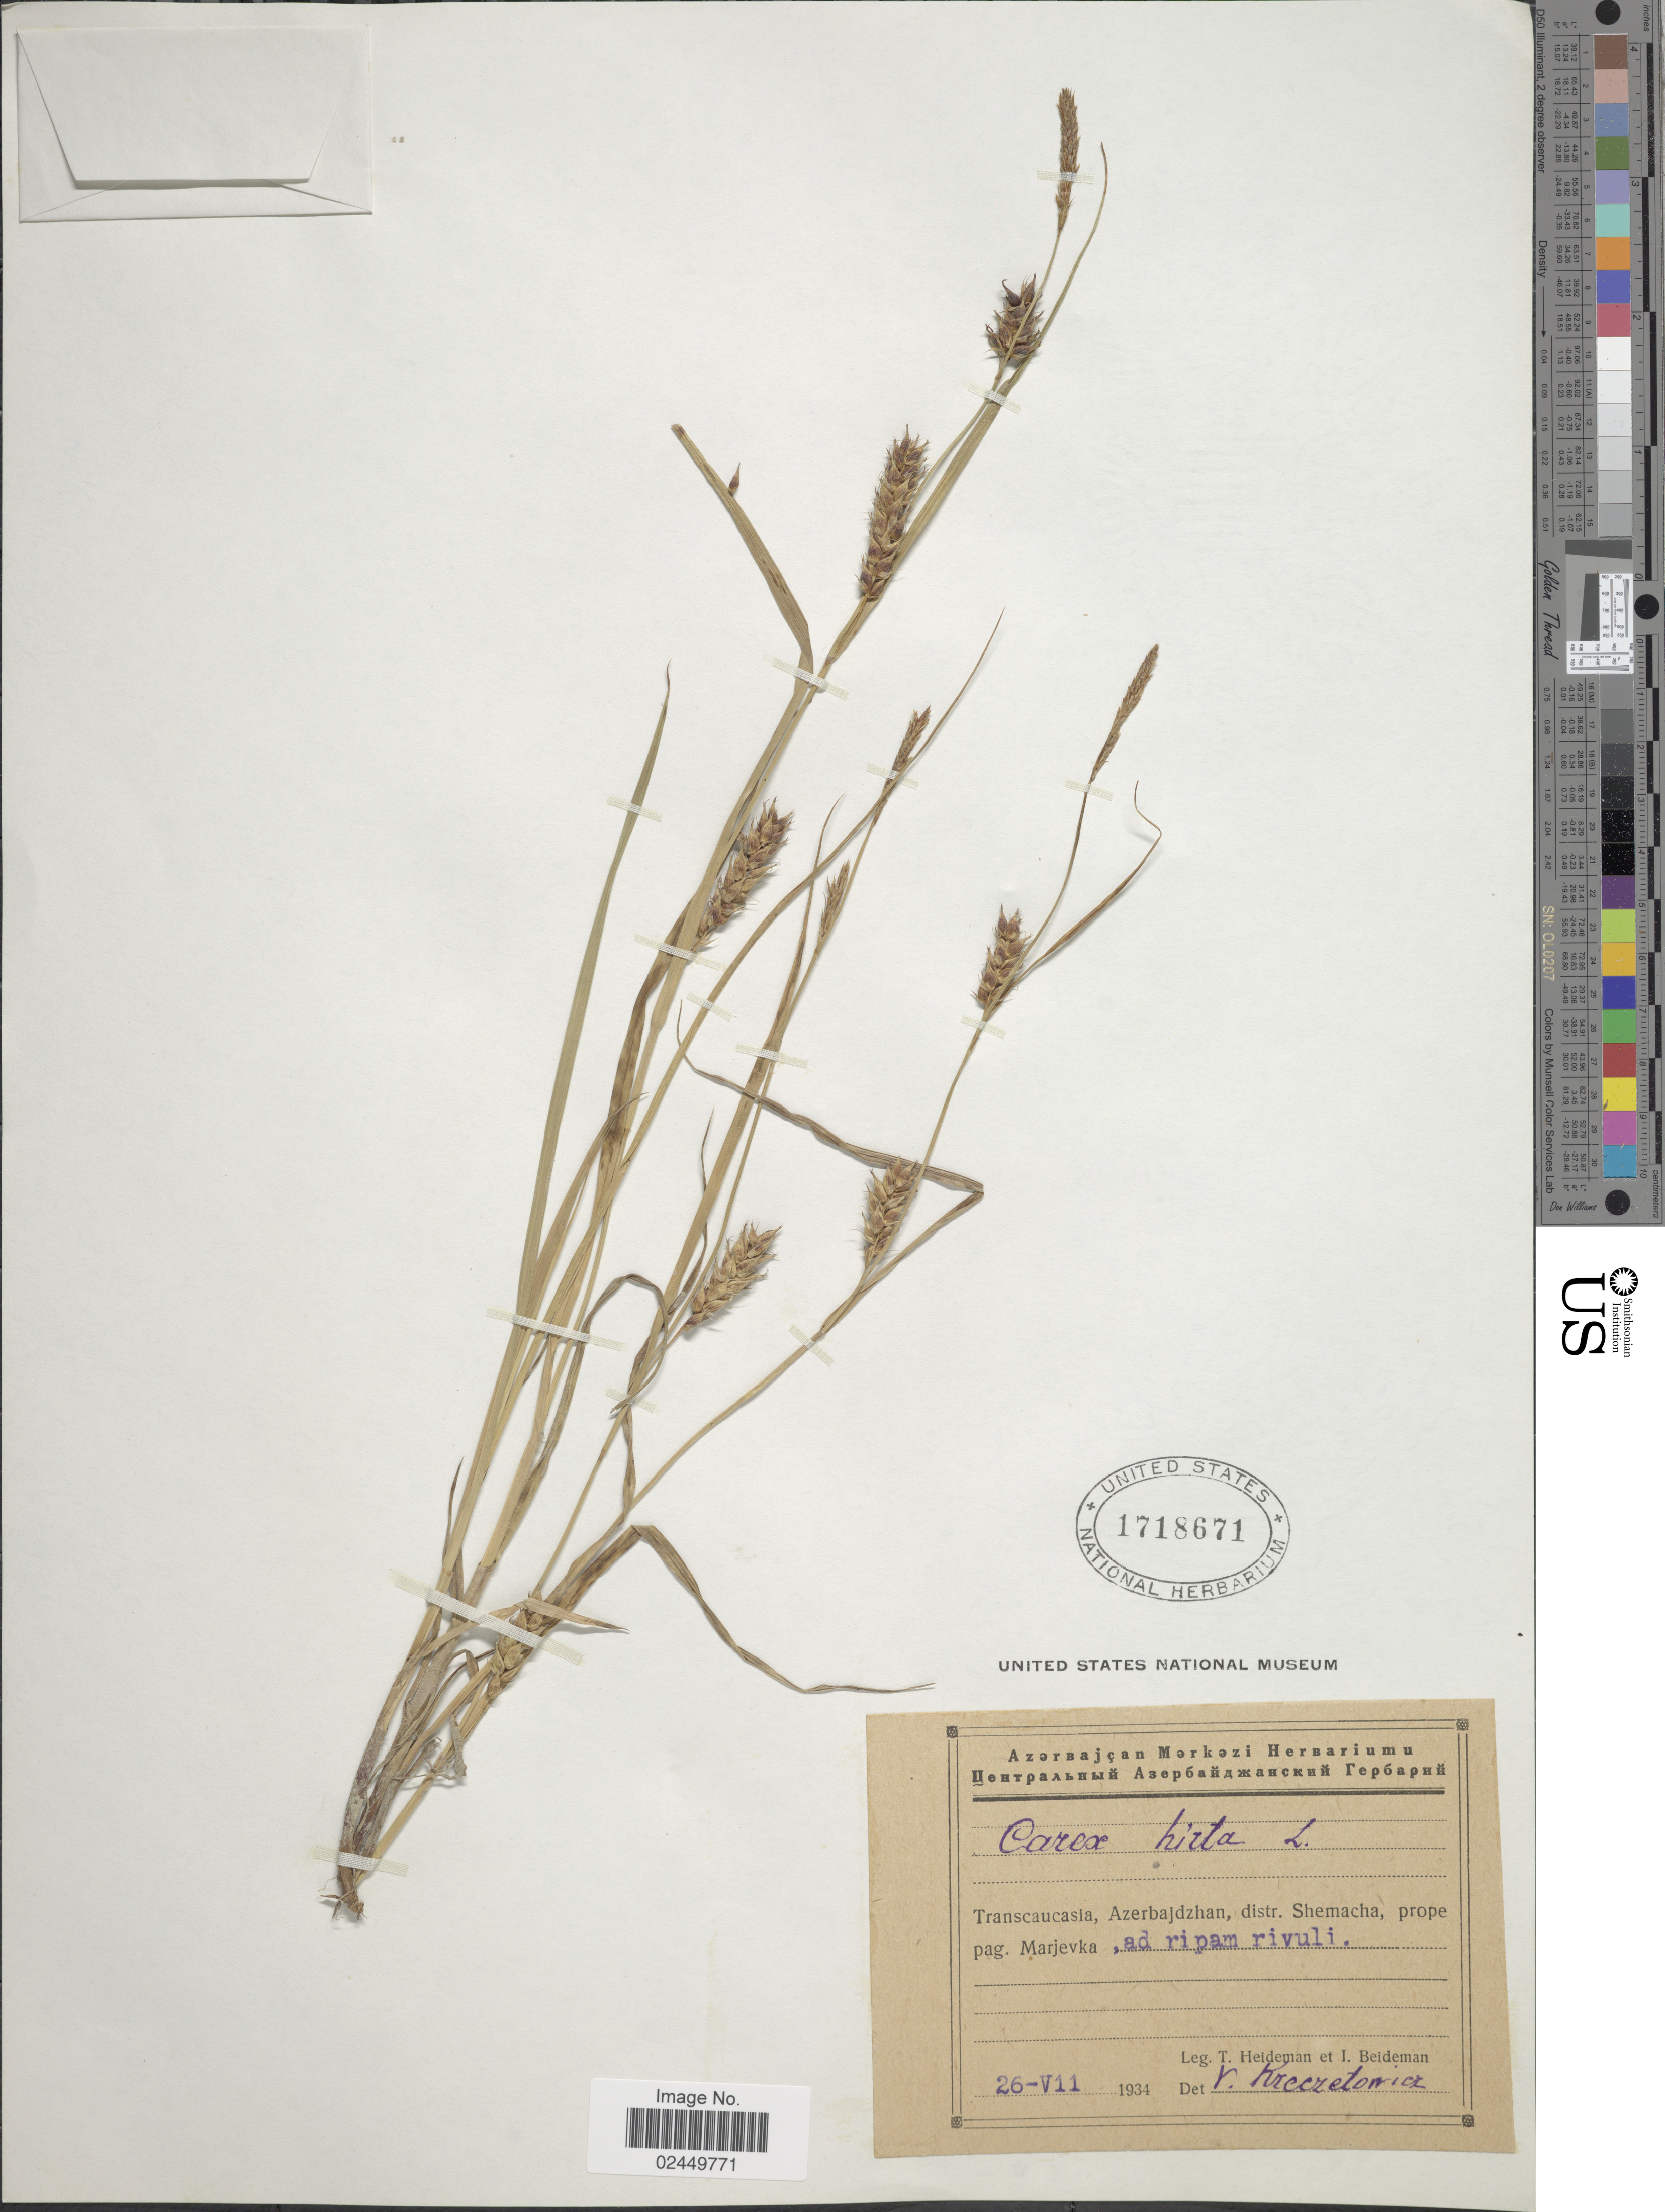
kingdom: Plantae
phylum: Tracheophyta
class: Liliopsida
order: Poales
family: Cyperaceae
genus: Carex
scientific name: Carex hirta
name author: L.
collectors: T. Heideman & I. Beideman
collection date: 1934-07-26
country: Azerbaijan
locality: Transcaucasia, distr. Shemacha, prope pag. Marjevka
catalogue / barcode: US 1718671